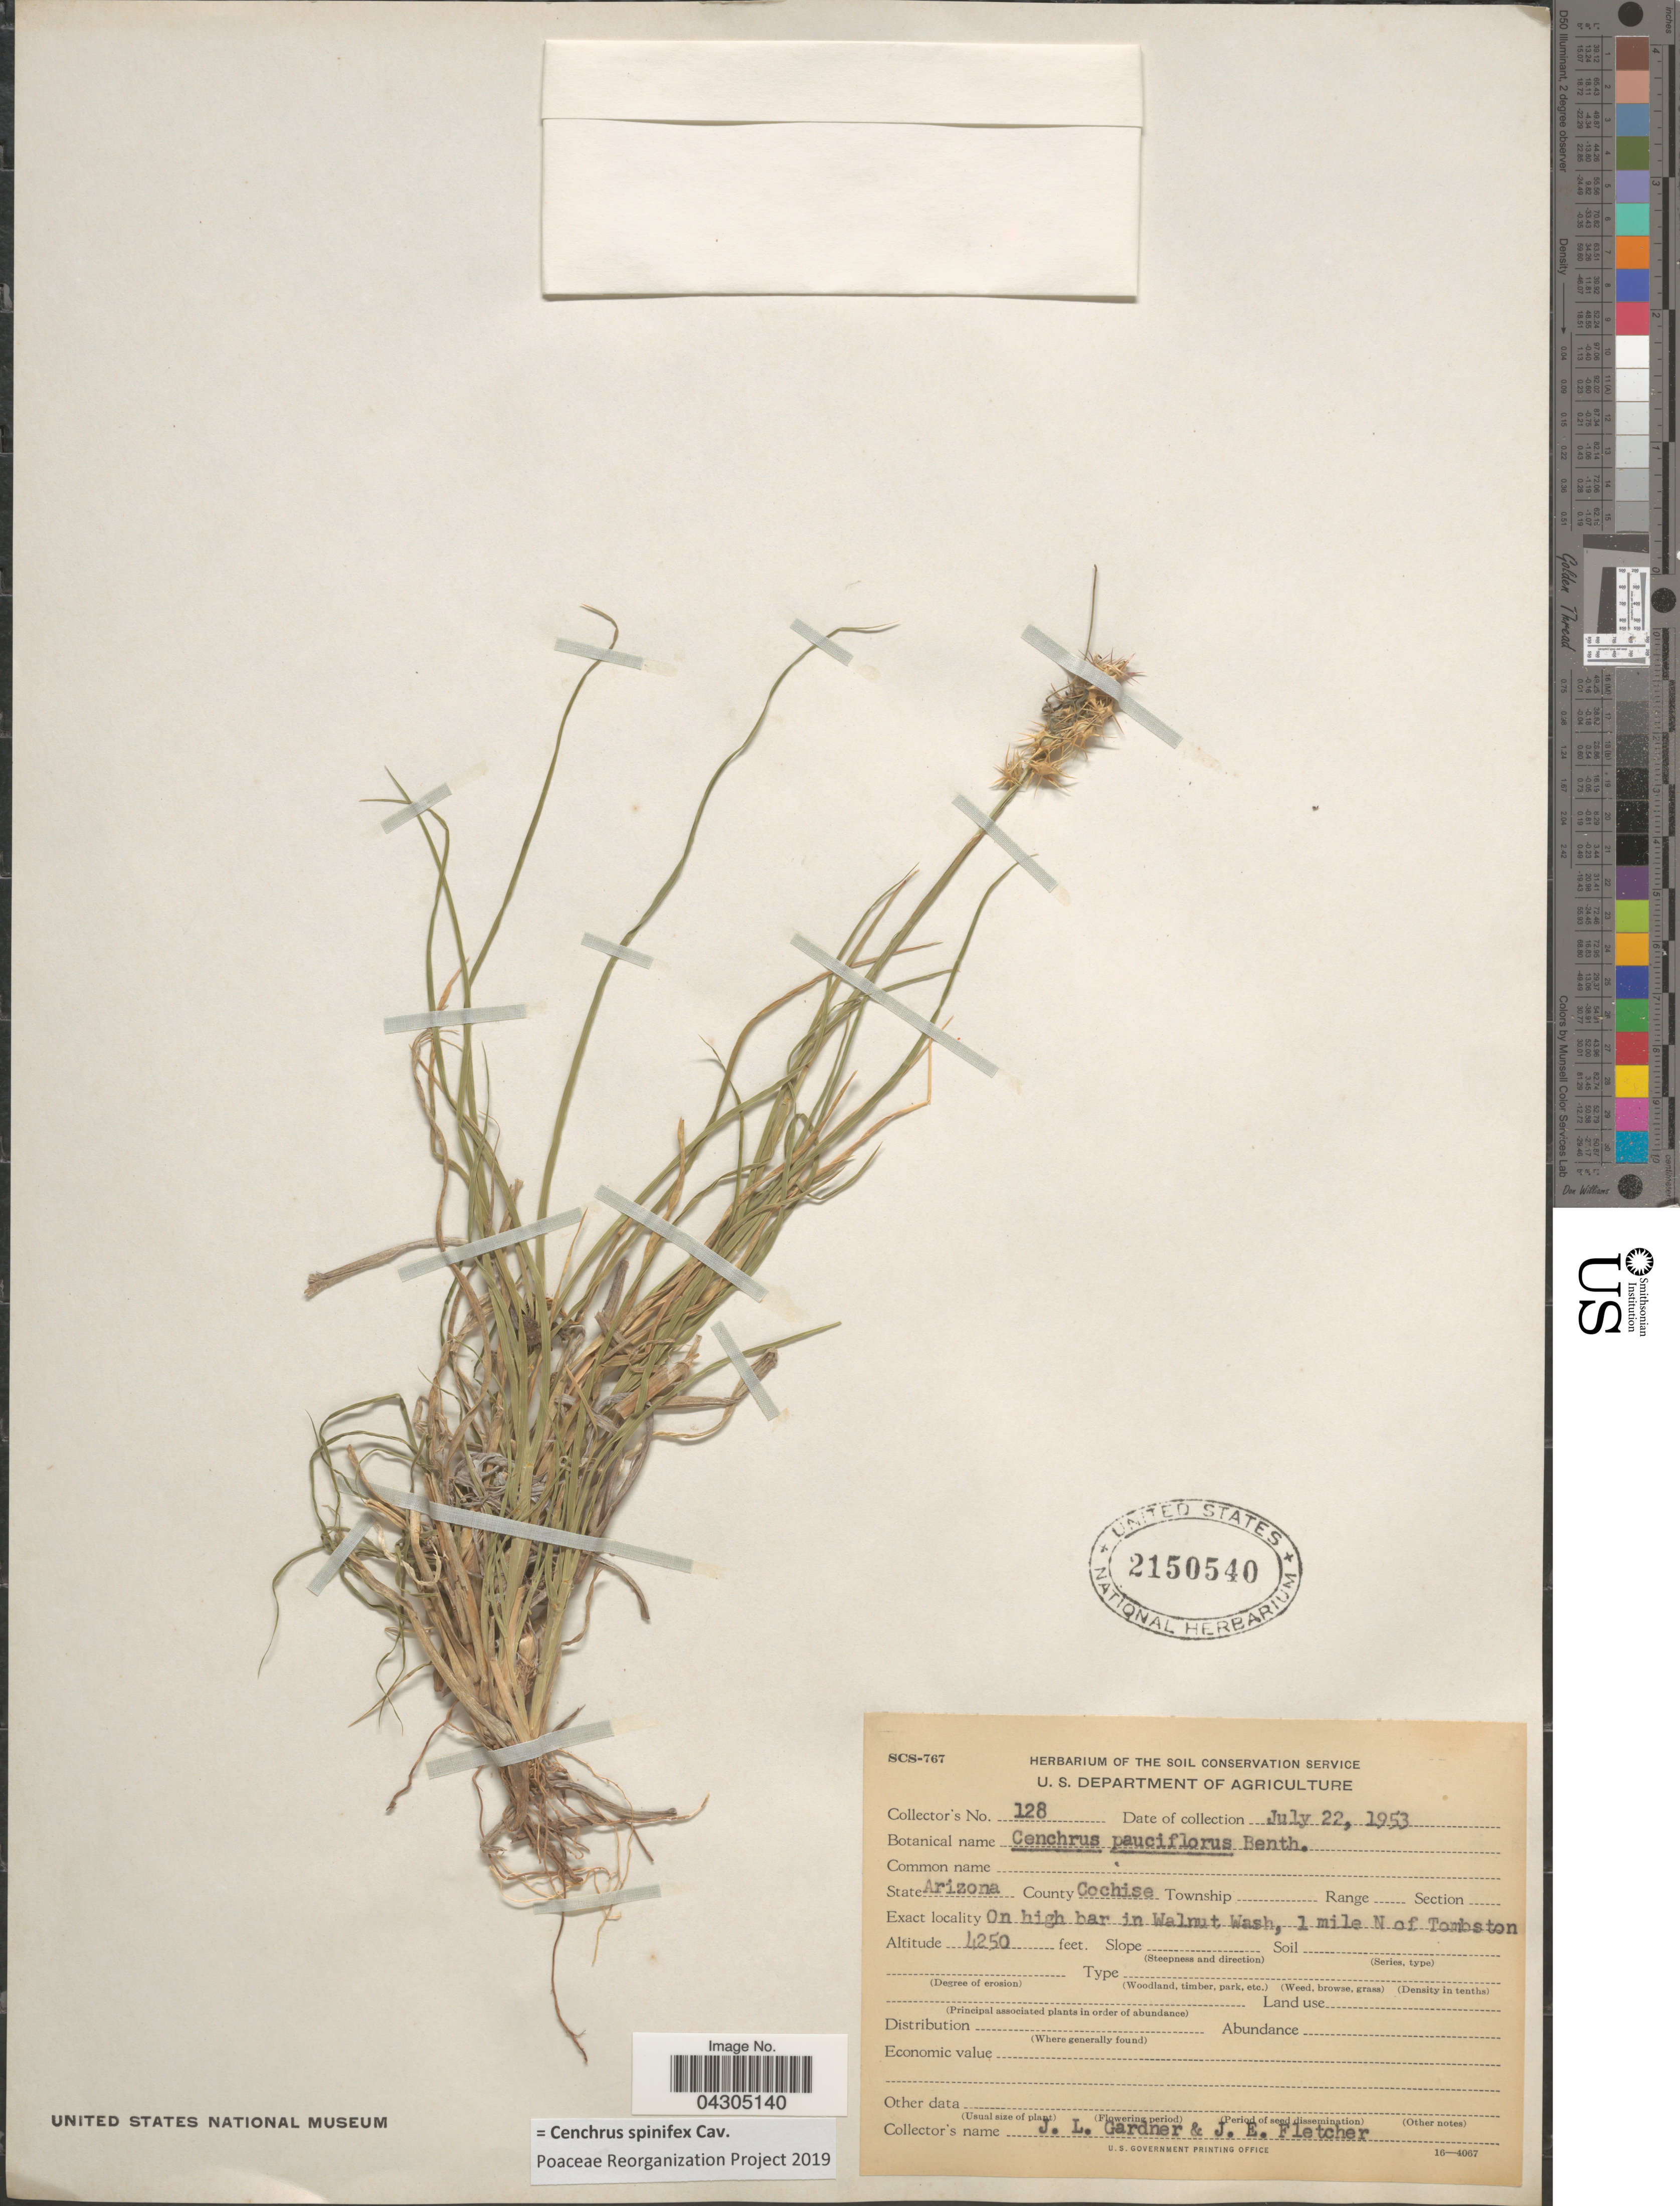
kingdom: Plantae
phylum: Tracheophyta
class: Liliopsida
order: Poales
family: Poaceae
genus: Cenchrus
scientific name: Cenchrus spinifex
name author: Cav.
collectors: J. L. Gardner & J. Fletcher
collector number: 128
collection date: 1953-07-22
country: United States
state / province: Arizona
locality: County Cochise. On high bar in Walnut Wash, 1 mile N of Tombston.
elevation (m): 1295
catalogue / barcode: US 2150540